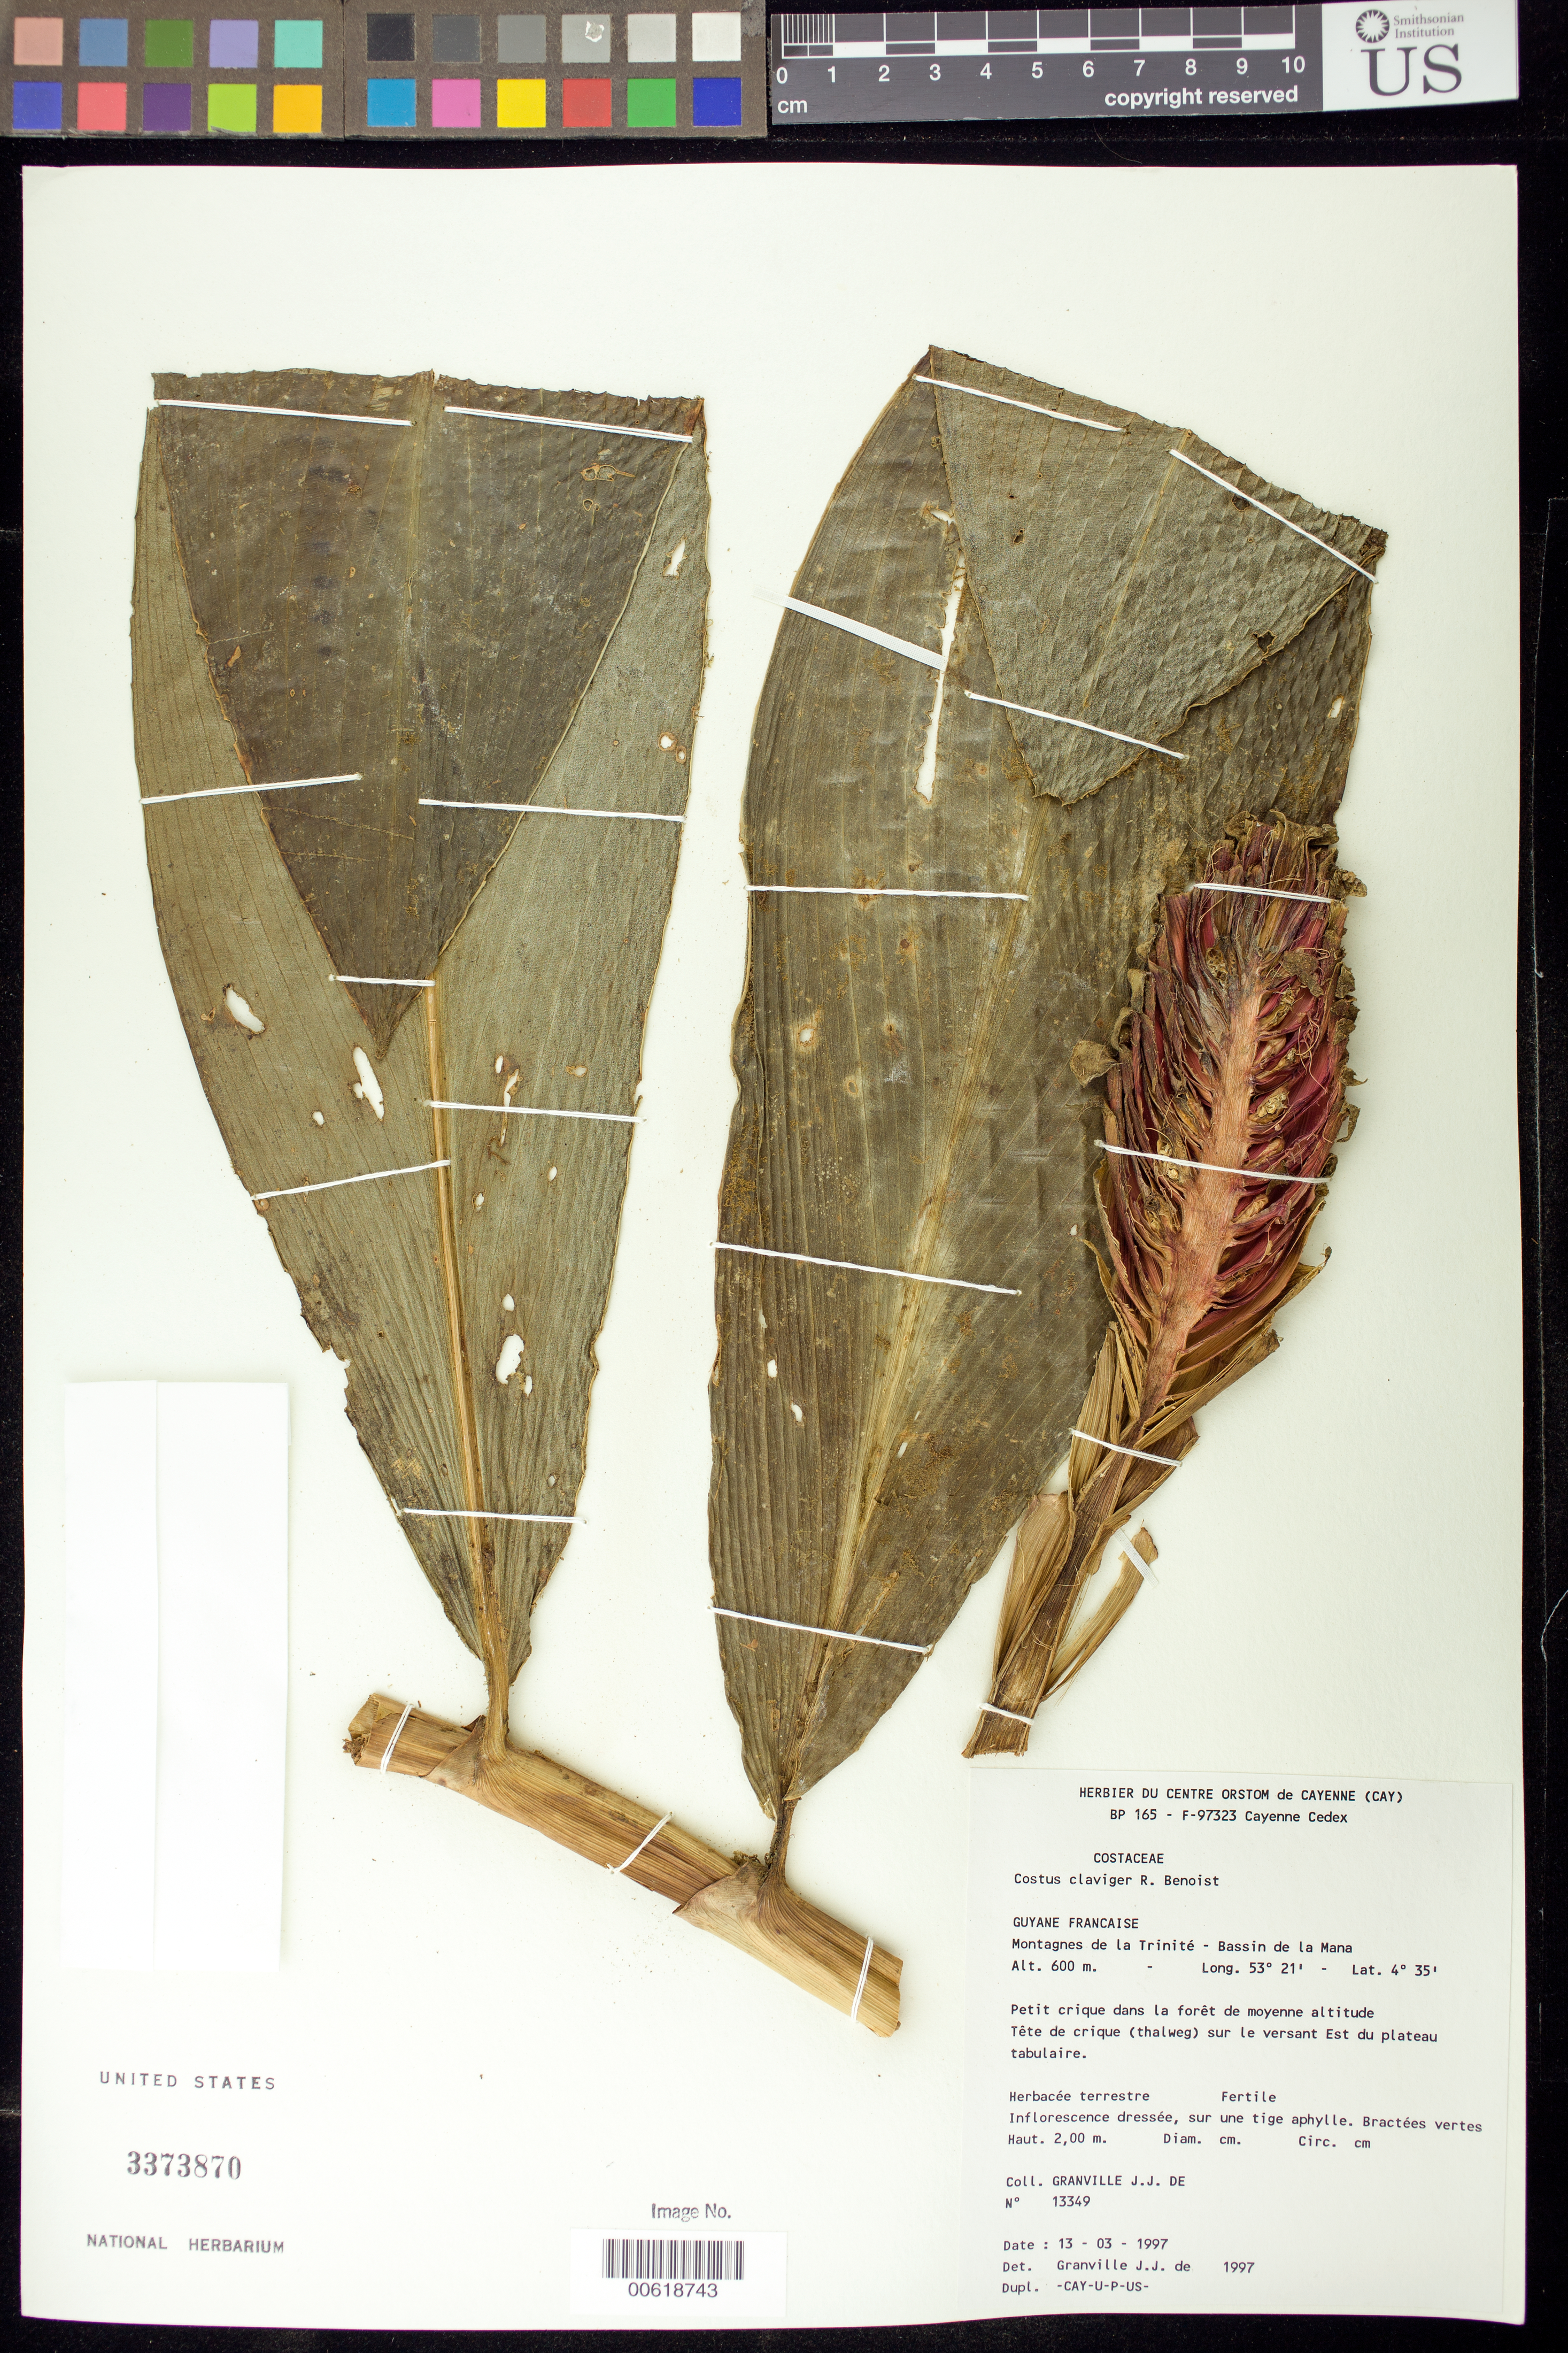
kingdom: Plantae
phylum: Tracheophyta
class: Liliopsida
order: Zingiberales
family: Costaceae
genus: Costus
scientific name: Costus claviger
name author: Benoist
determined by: Granville, J. J. de, (CAY), Institut de Recherche pour le Developpement (IRD) (FRENCH GUIANA)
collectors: J.-J. de Granville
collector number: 13349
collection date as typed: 13-Mar-97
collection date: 1997-03-13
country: French Guiana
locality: Montagnes de la Trinité, Bassin de la Mana; "tête de crique" (thalweg) sur le versant est du plateau tabulaire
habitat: Petit crique dans la forest de moyenne altitude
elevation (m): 600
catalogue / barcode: US 3373870